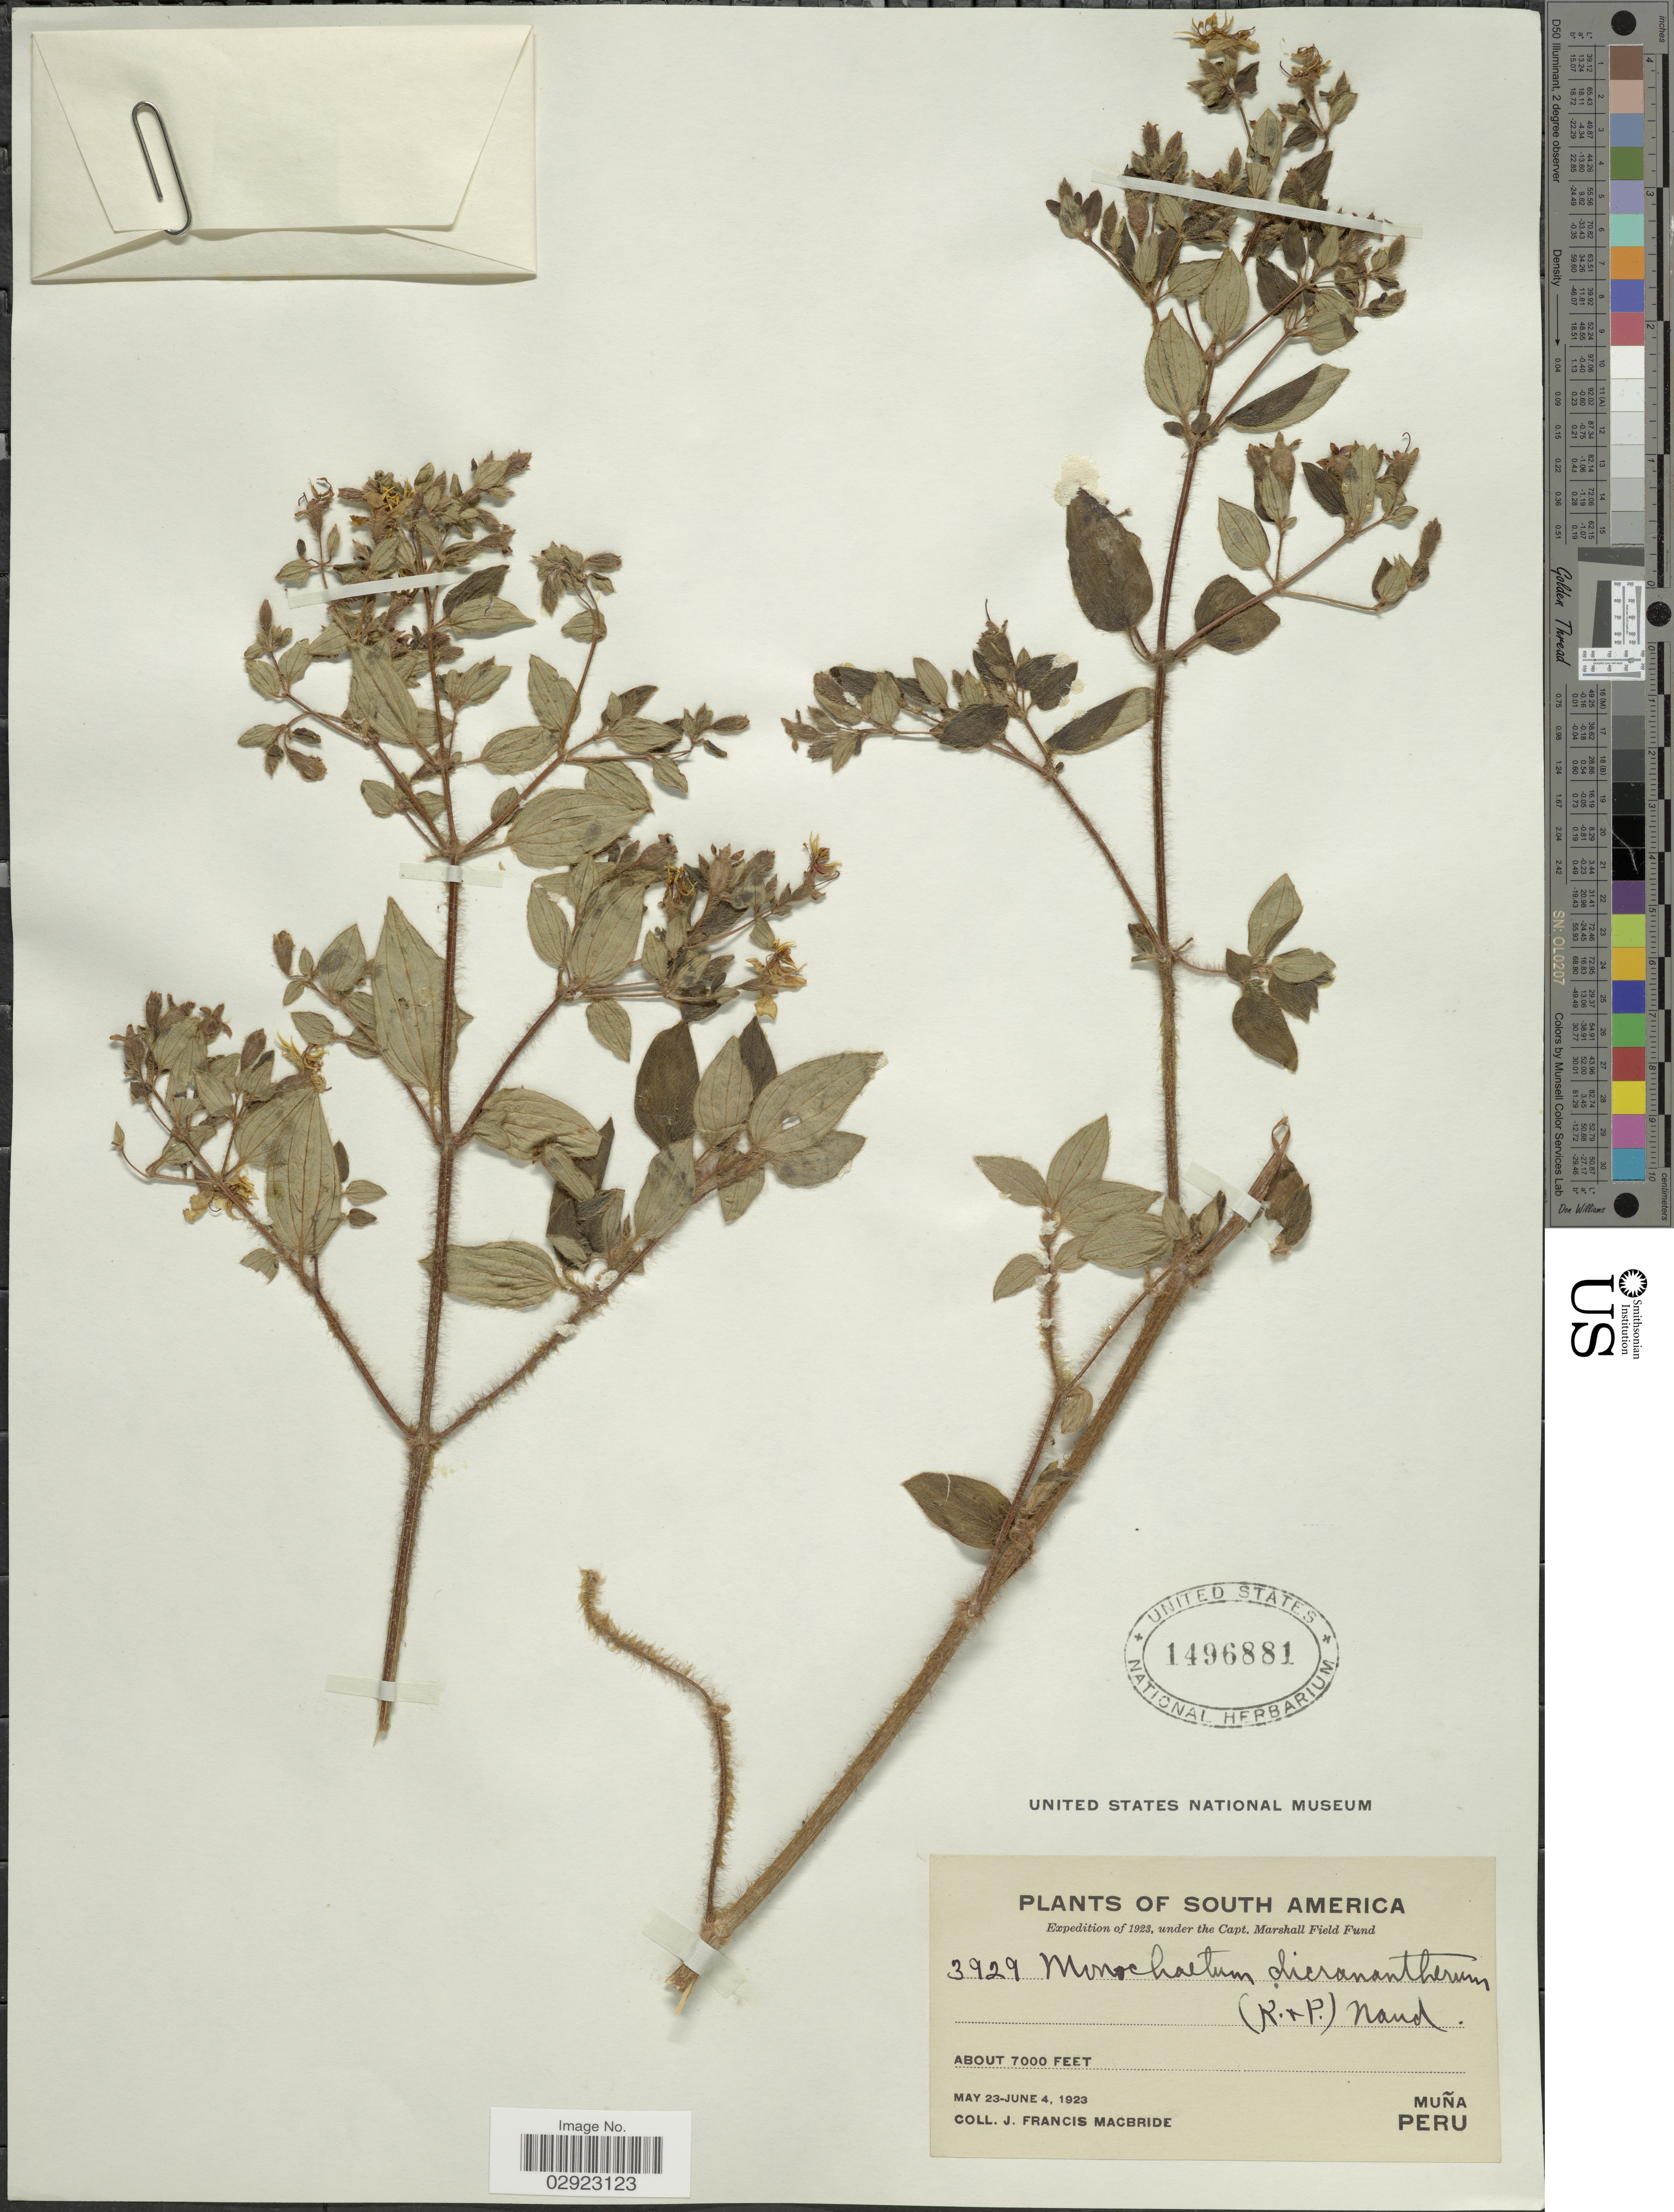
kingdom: Plantae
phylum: Tracheophyta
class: Magnoliopsida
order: Myrtales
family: Melastomataceae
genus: Monochaetum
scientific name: Monochaetum dicranantherum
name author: Naudin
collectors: J. F. Macbride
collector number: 3929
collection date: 1923-05-23/1923-06-04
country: Peru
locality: Muña.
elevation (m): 2134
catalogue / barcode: US 1496881